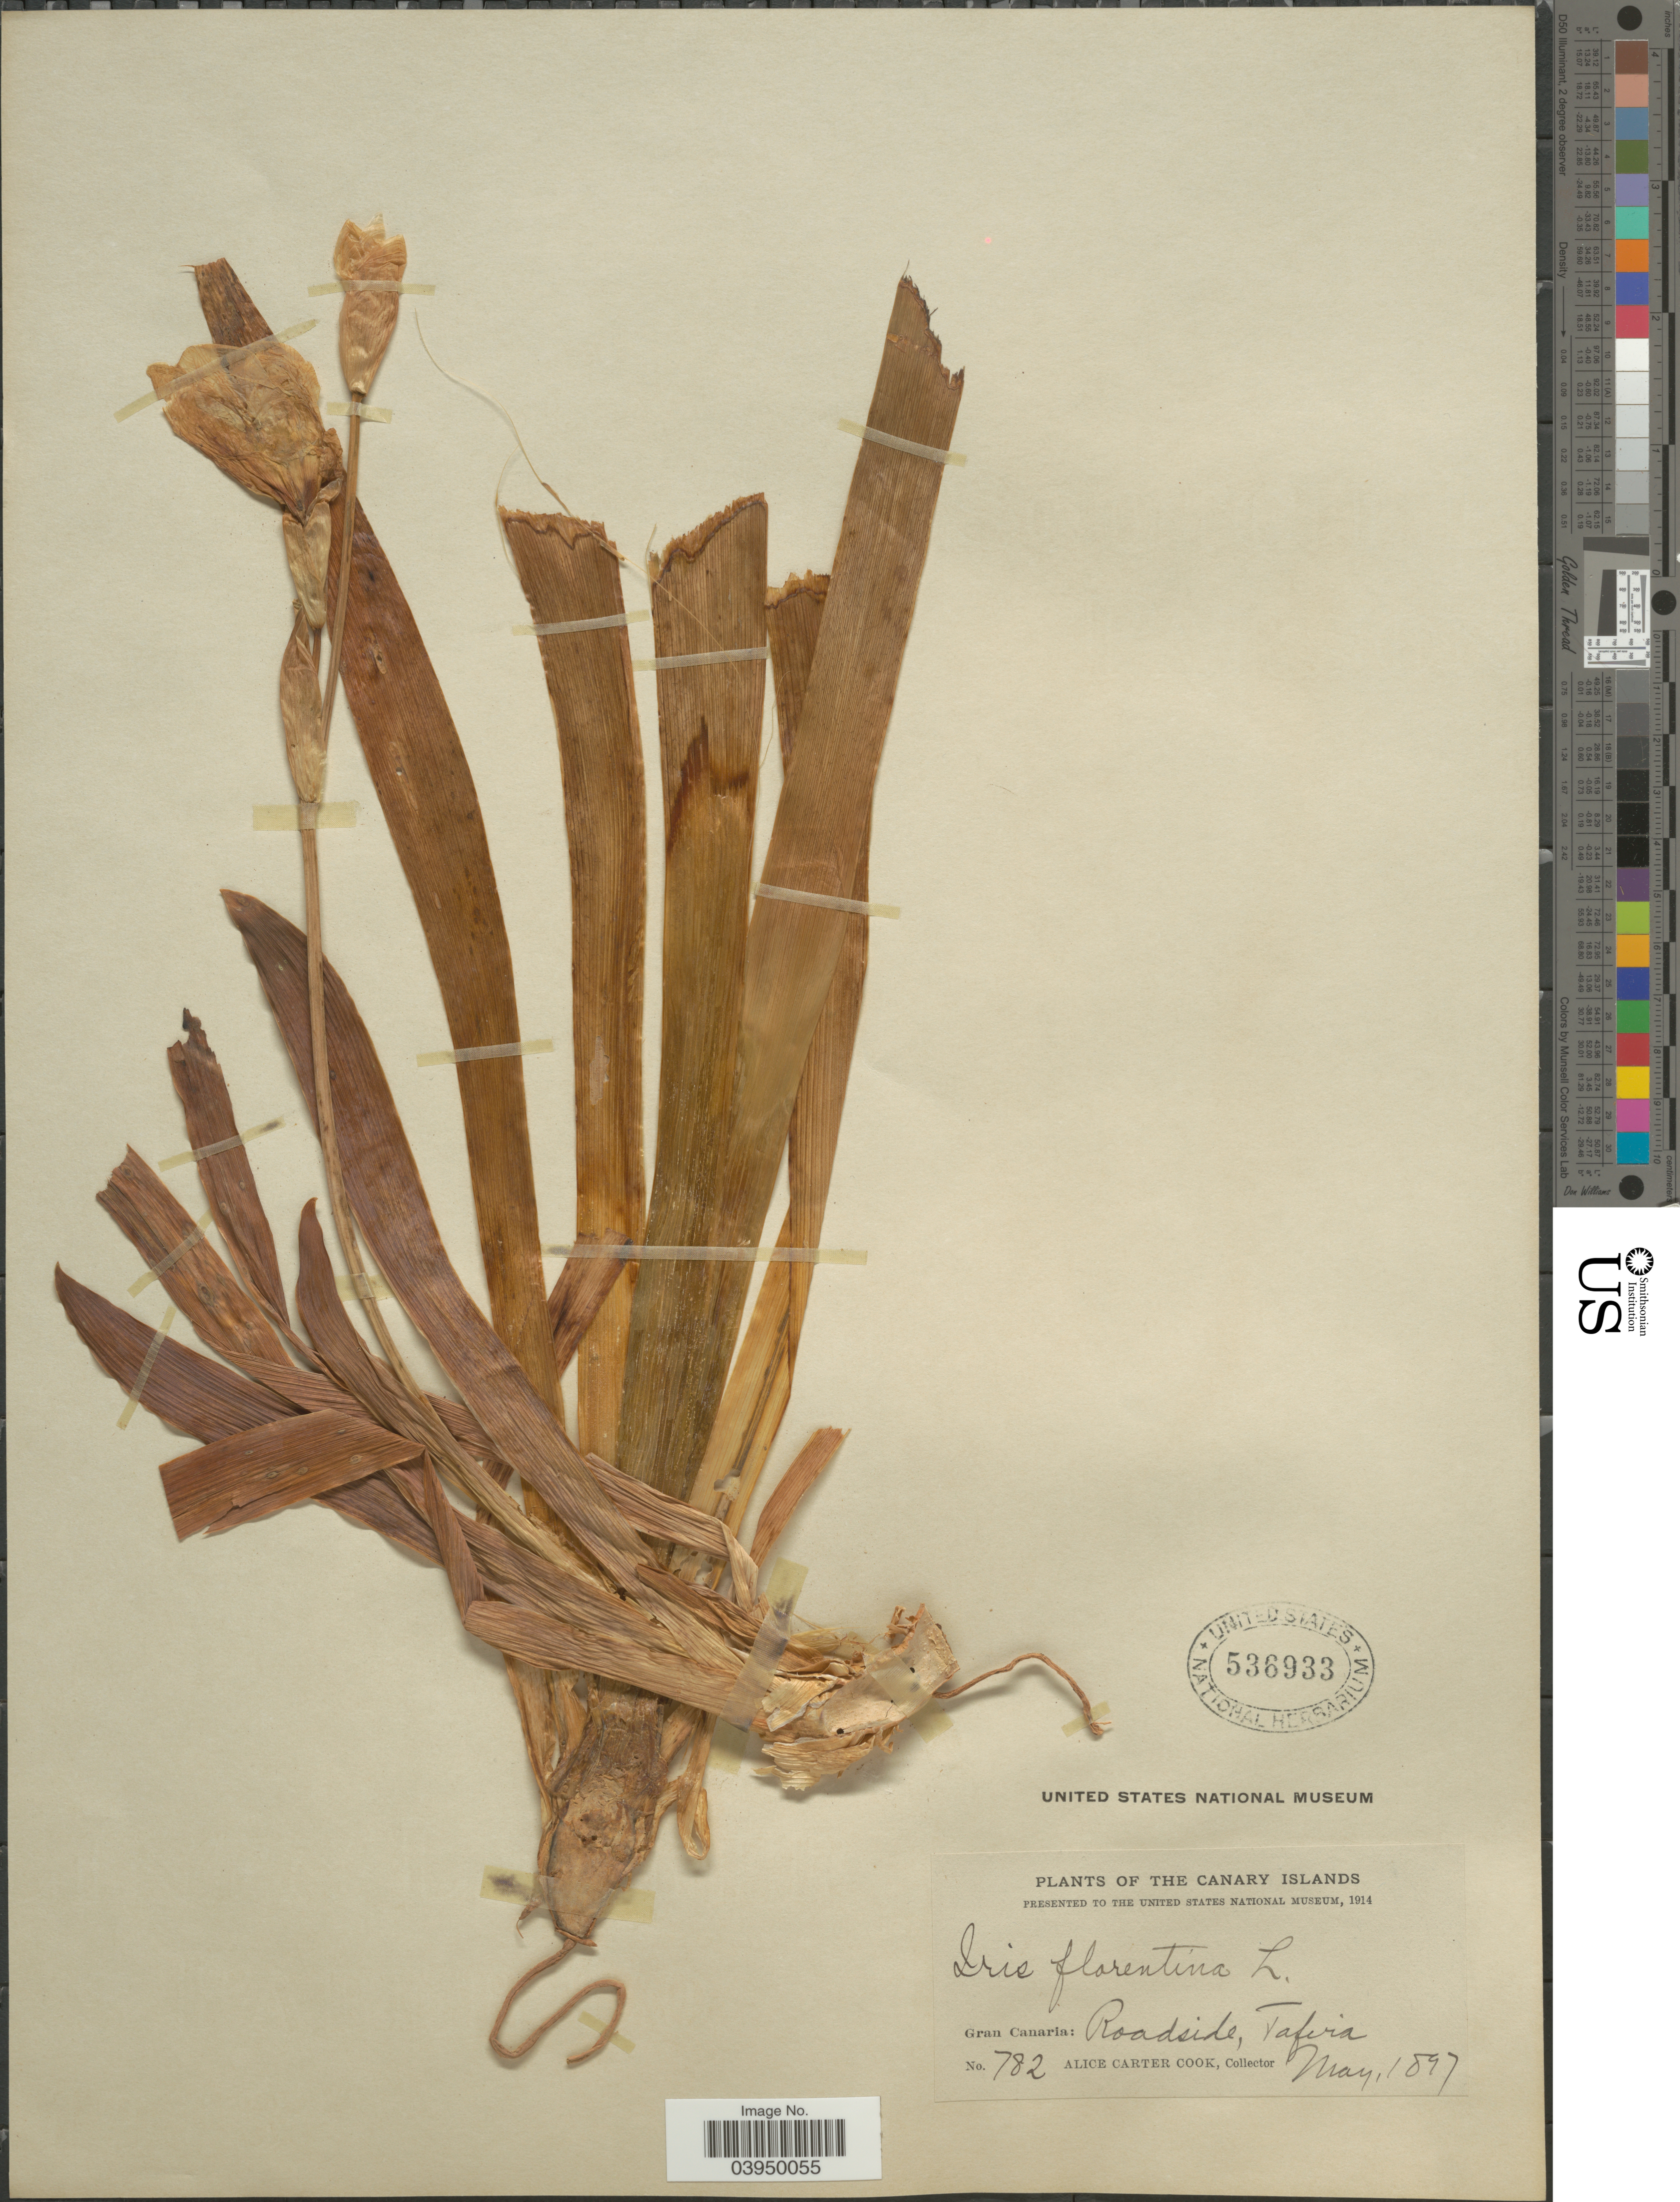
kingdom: Plantae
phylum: Tracheophyta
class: Liliopsida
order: Asparagales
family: Iridaceae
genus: Iris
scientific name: Iris florentina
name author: L.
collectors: Alice C. Cook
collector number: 782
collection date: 1897-05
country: Spain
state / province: Canarias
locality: Canary Islands. Gran Canaria: Roadside, Tafira.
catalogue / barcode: US 536933